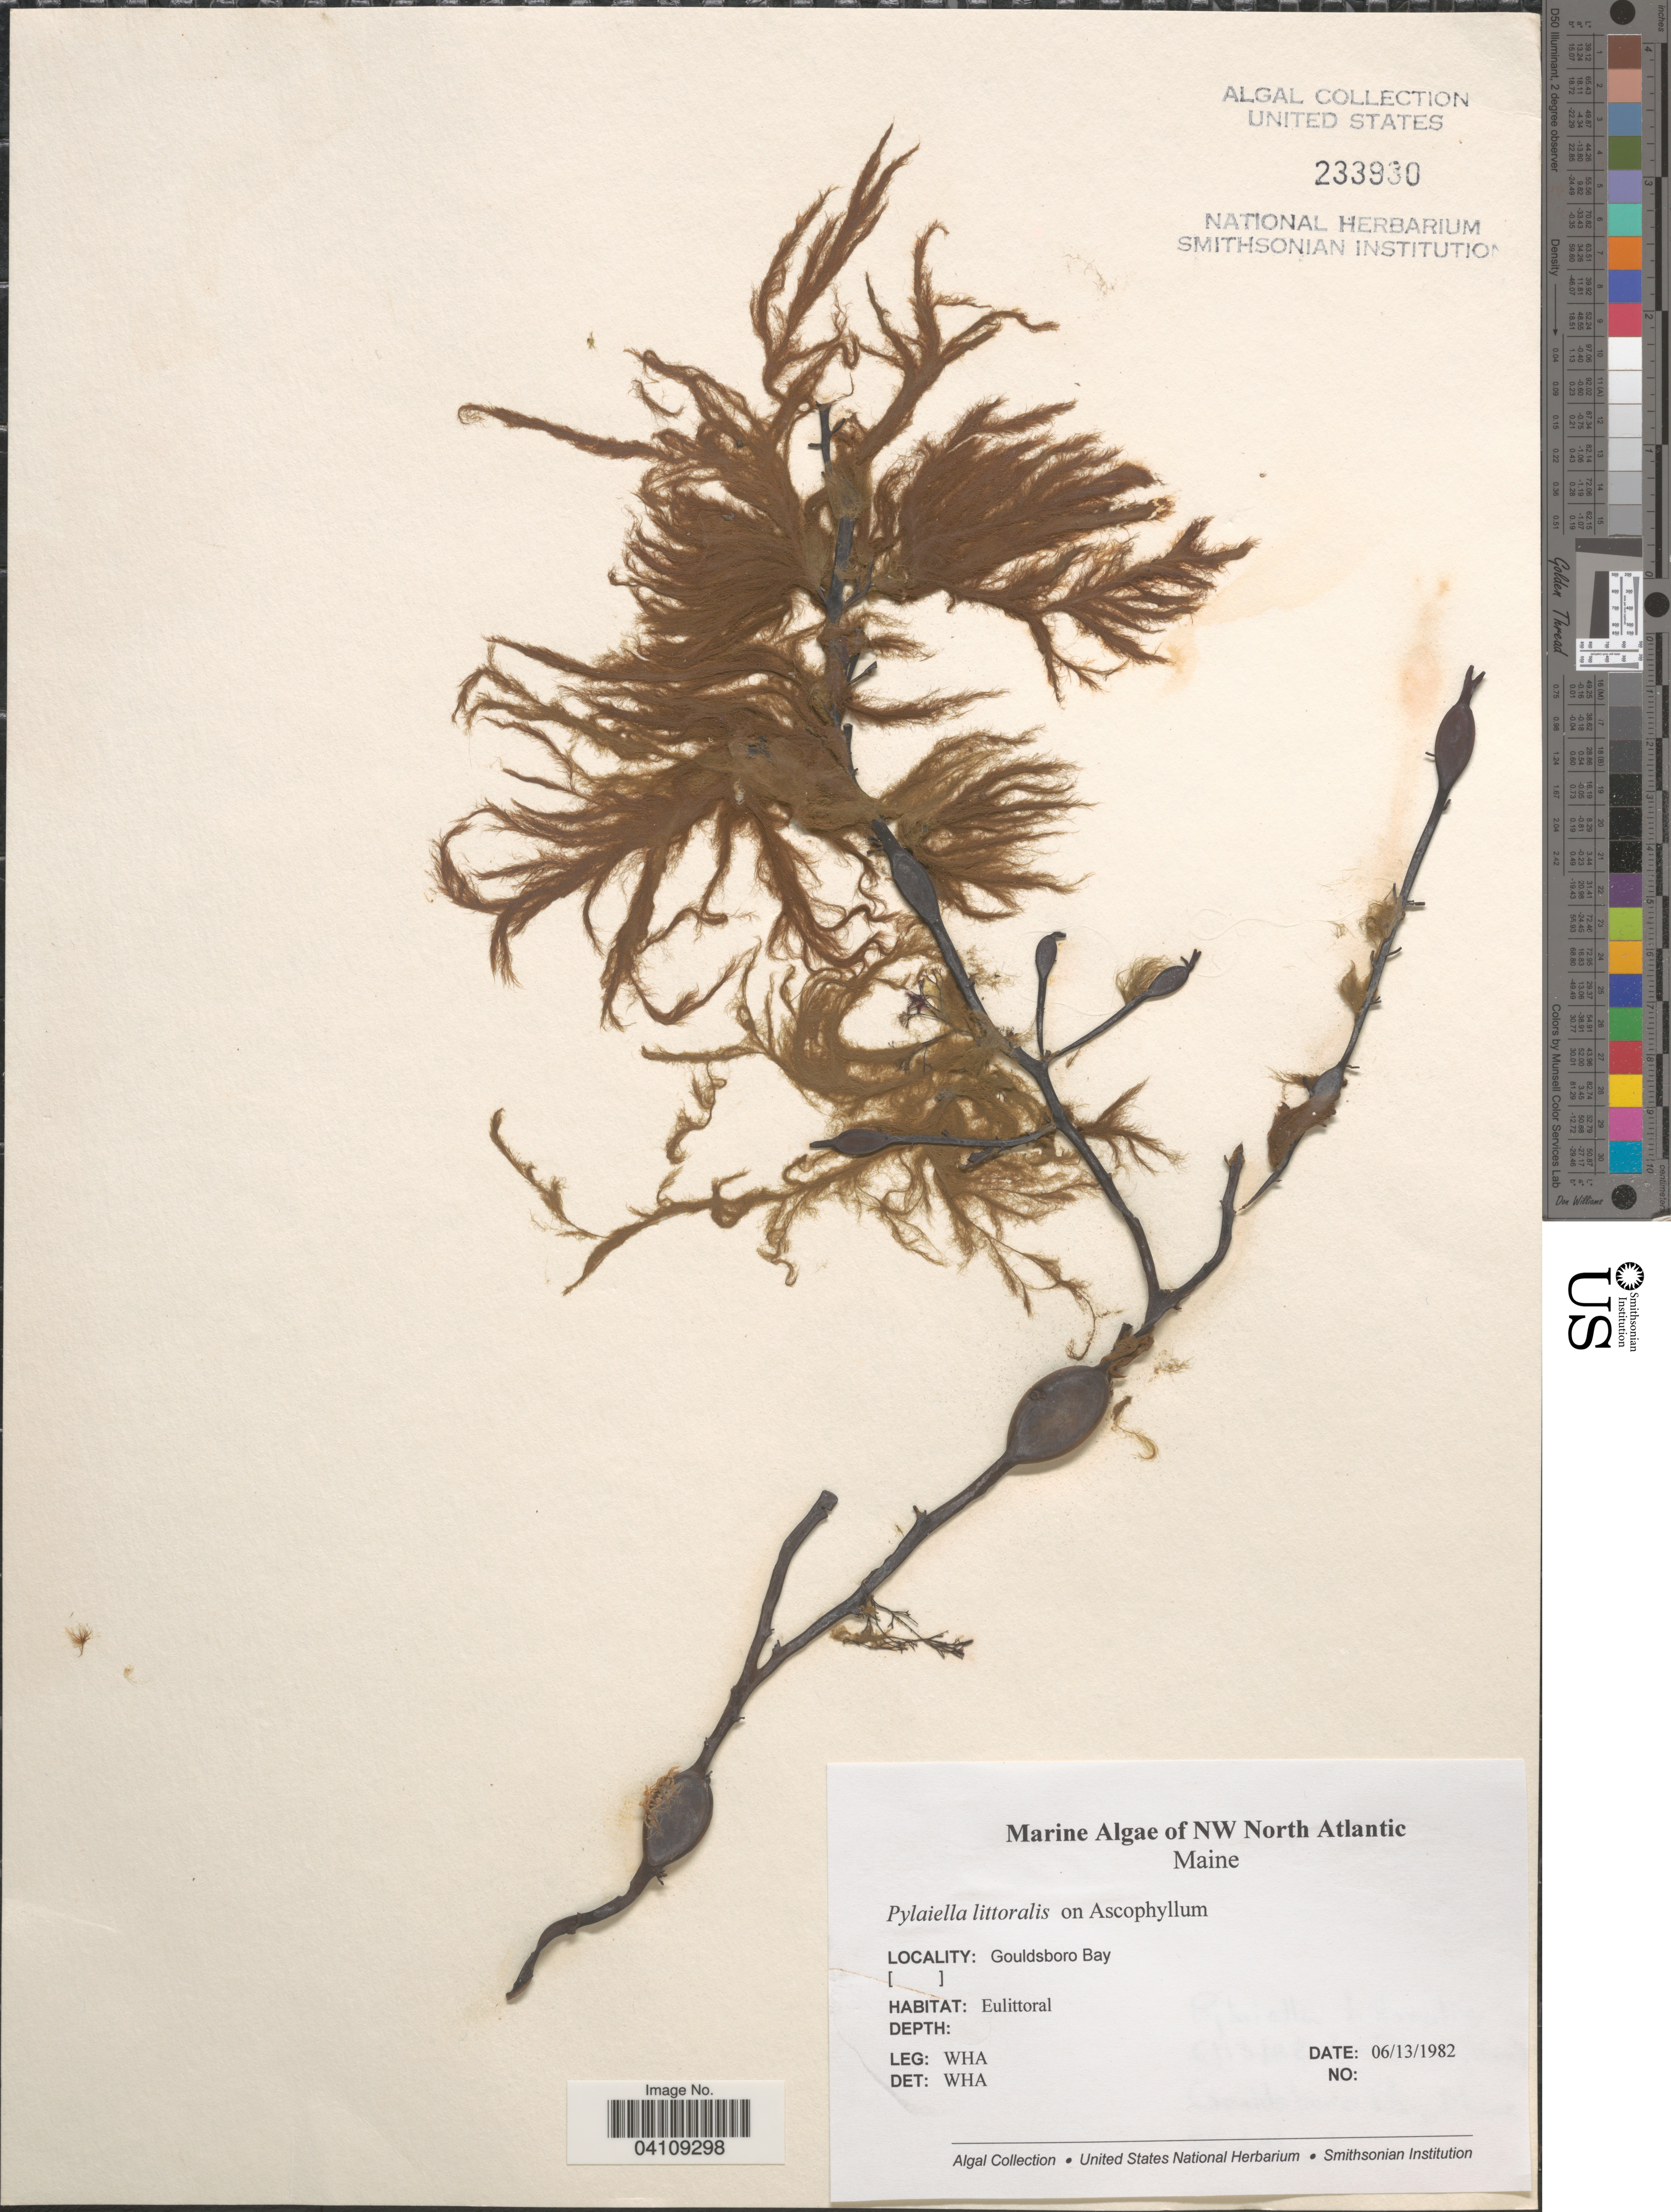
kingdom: Chromista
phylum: Ochrophyta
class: Phaeophyceae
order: Ectocarpales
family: Acinetosporaceae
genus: Pylaiella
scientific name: Pylaiella littoralis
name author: (L.) Kjellman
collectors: W. H. Adey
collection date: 1982-06-13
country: United States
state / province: Maine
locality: NW North Atlantic. Gouldsboro Bay.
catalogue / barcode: US 233930